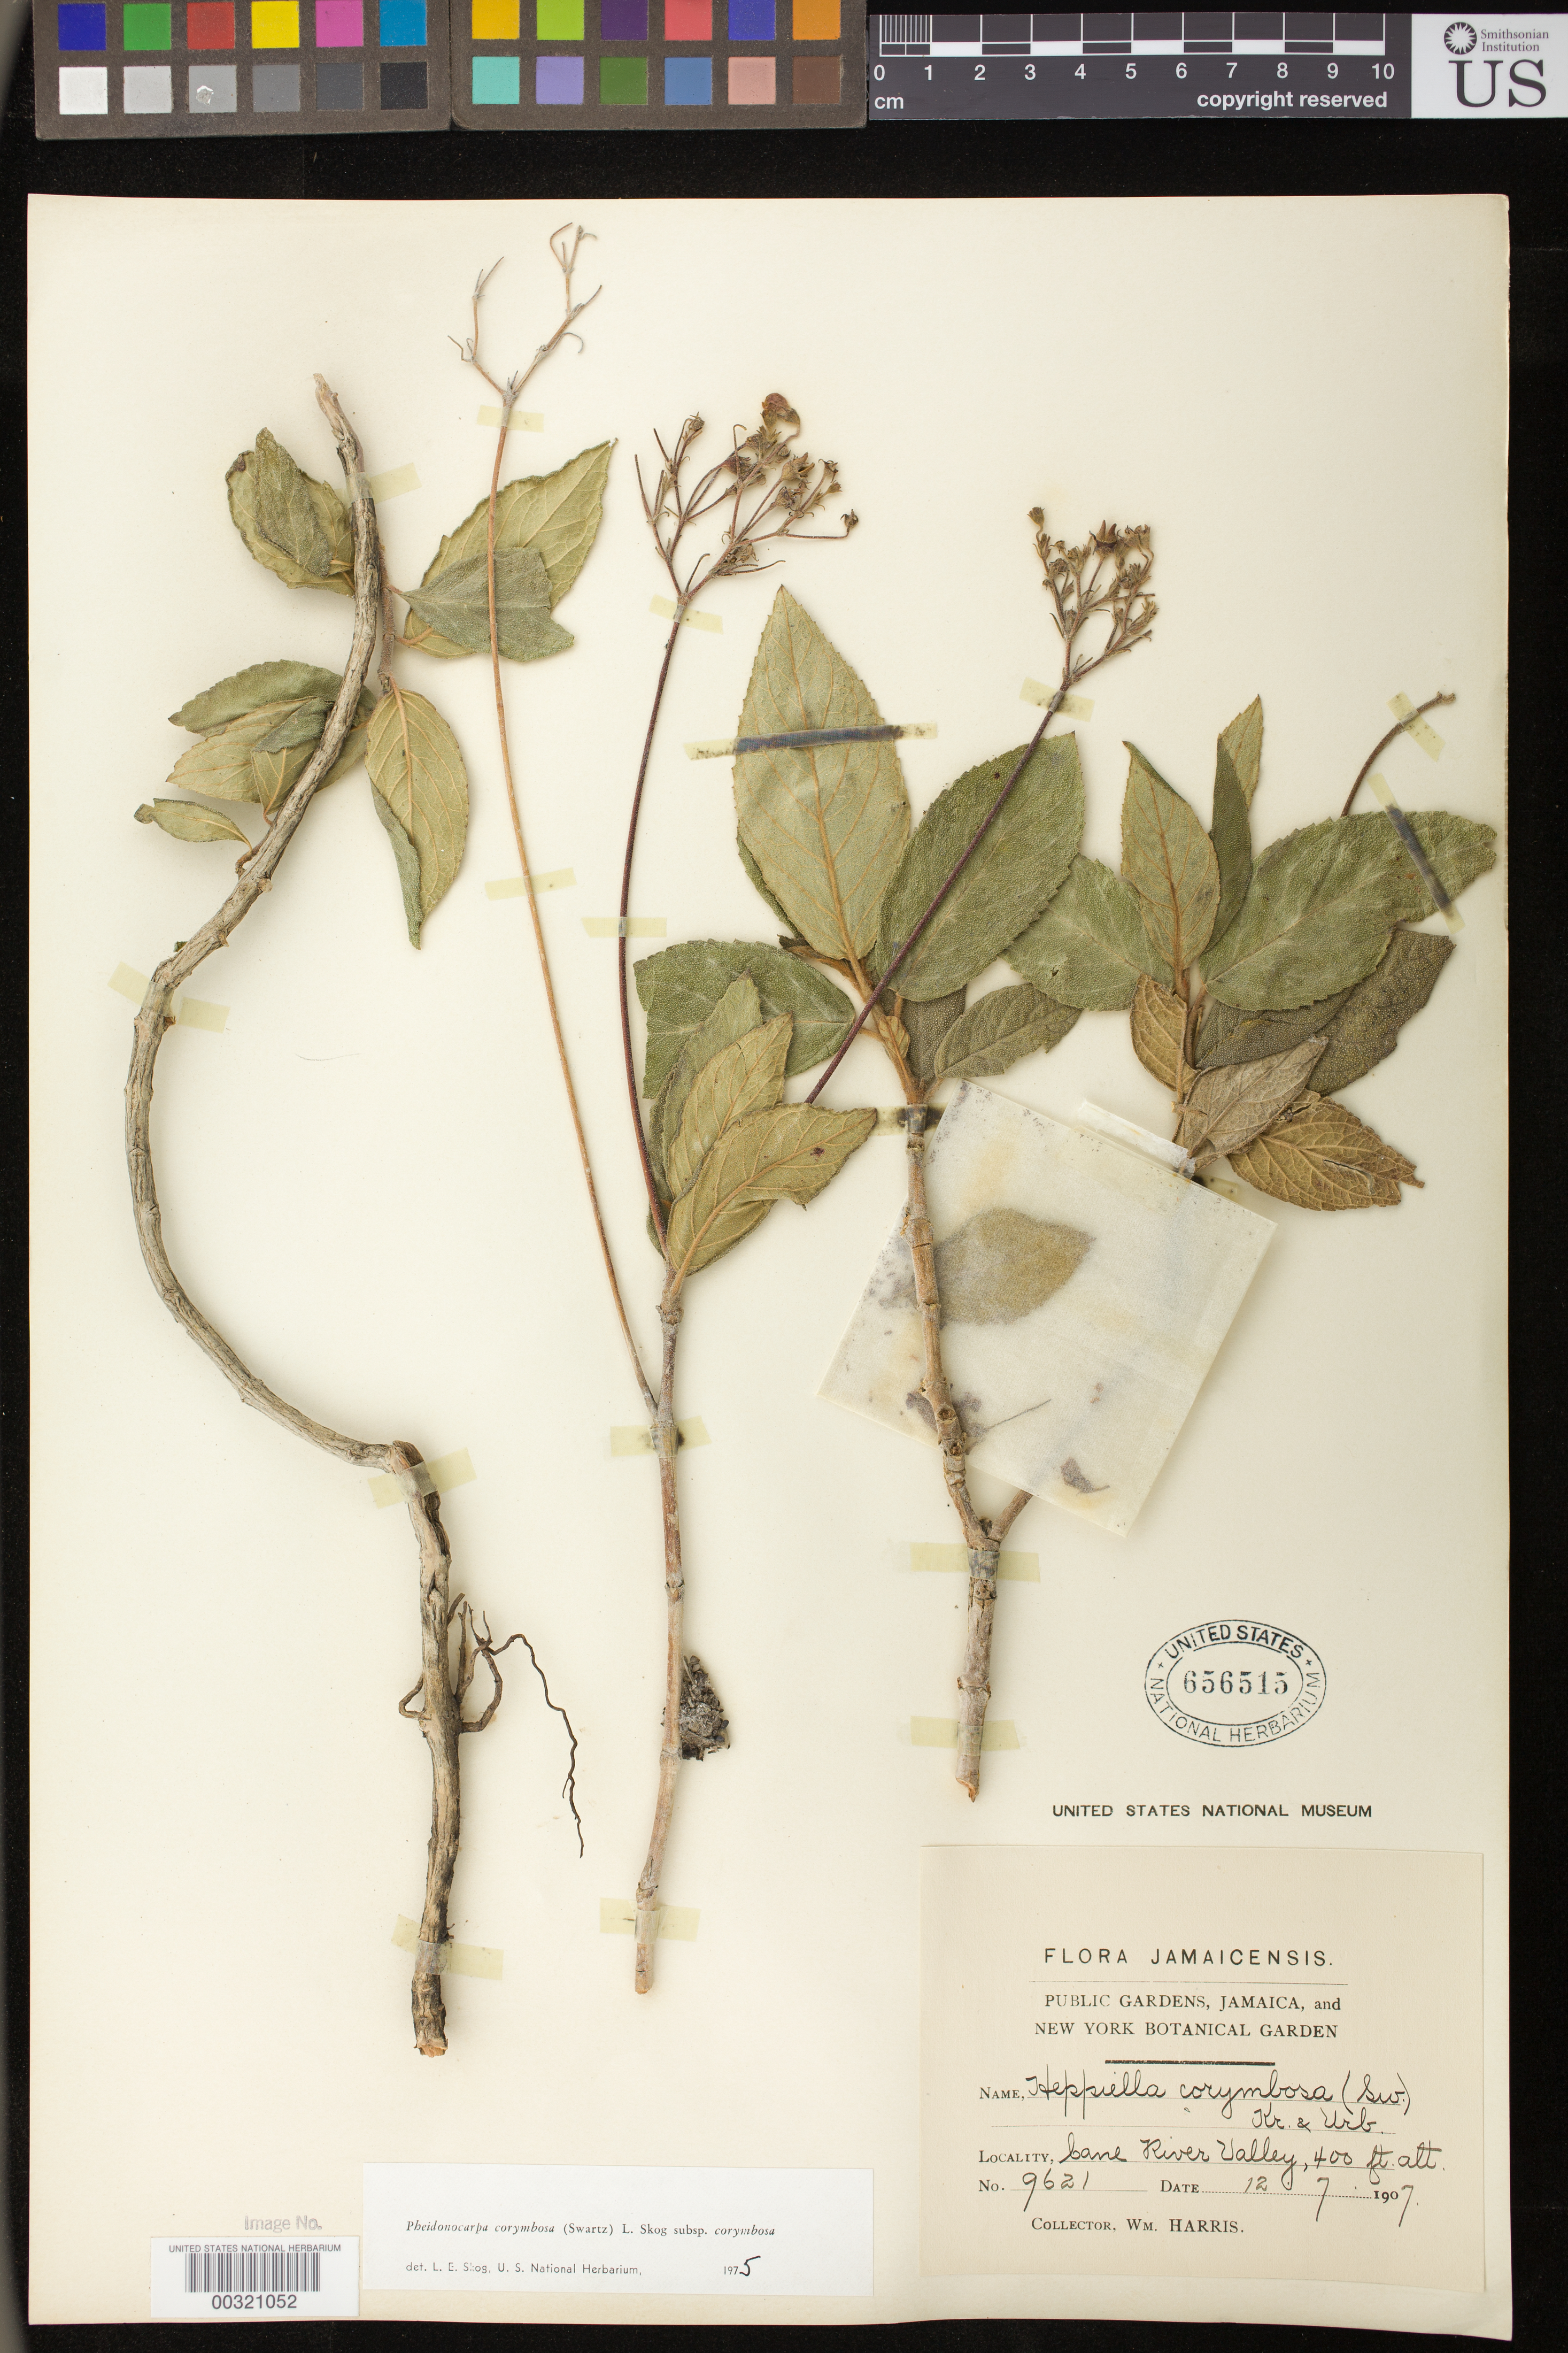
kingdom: Plantae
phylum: Tracheophyta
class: Magnoliopsida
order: Lamiales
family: Gesneriaceae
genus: Pheidonocarpa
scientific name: Pheidonocarpa corymbosa subsp. corymbosa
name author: (Sw.) L.E. Skog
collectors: W. Harris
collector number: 9621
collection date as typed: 12 Jul 1907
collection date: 1907-07-12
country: Jamaica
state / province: Saint Andrew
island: Jamaica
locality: Cane River valley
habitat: Growing in crevices of precipitous limestone rocks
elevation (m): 122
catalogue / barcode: US 656515